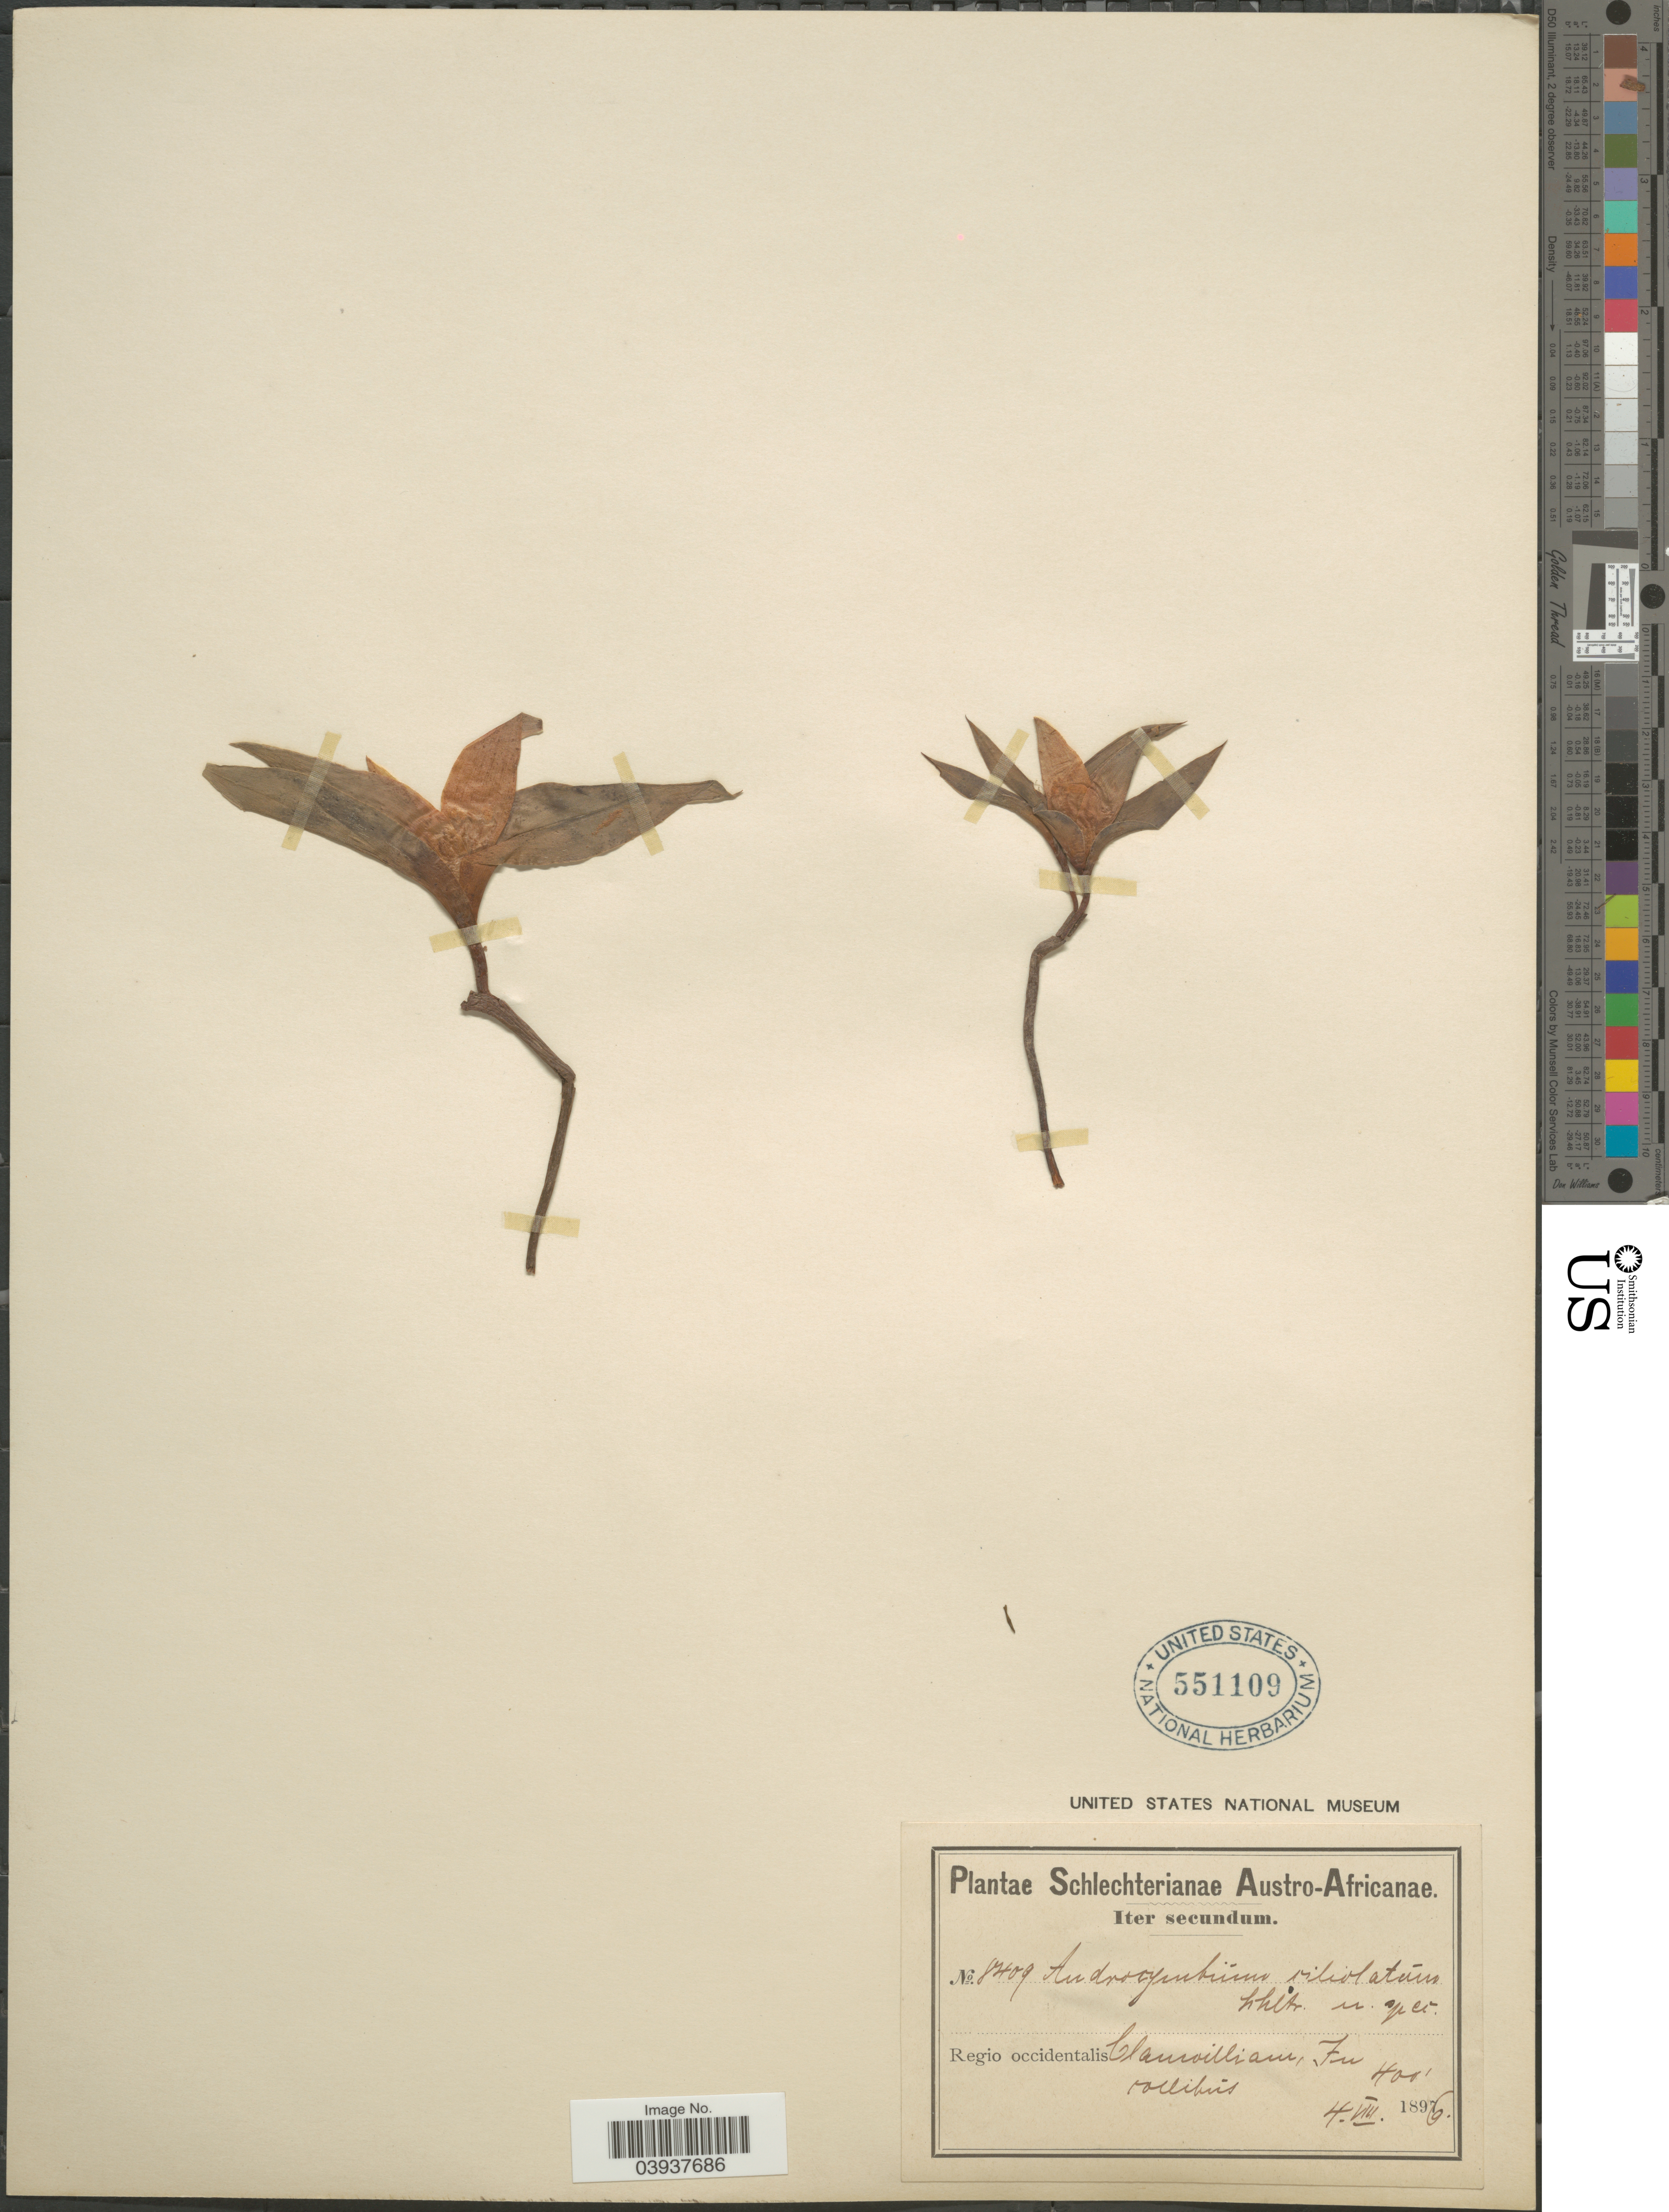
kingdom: Plantae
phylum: Tracheophyta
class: Liliopsida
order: Liliales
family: Colchicaceae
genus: Androcymbium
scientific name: Androcymbium ciliolatum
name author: Schltr. & K. Krause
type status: Syntype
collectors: Schlechter, --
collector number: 8409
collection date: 1896-08-04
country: South Africa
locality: Austro-Africanae. Regio occidentalis Clanwilliam, In collibus.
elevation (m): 122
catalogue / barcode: US 551109